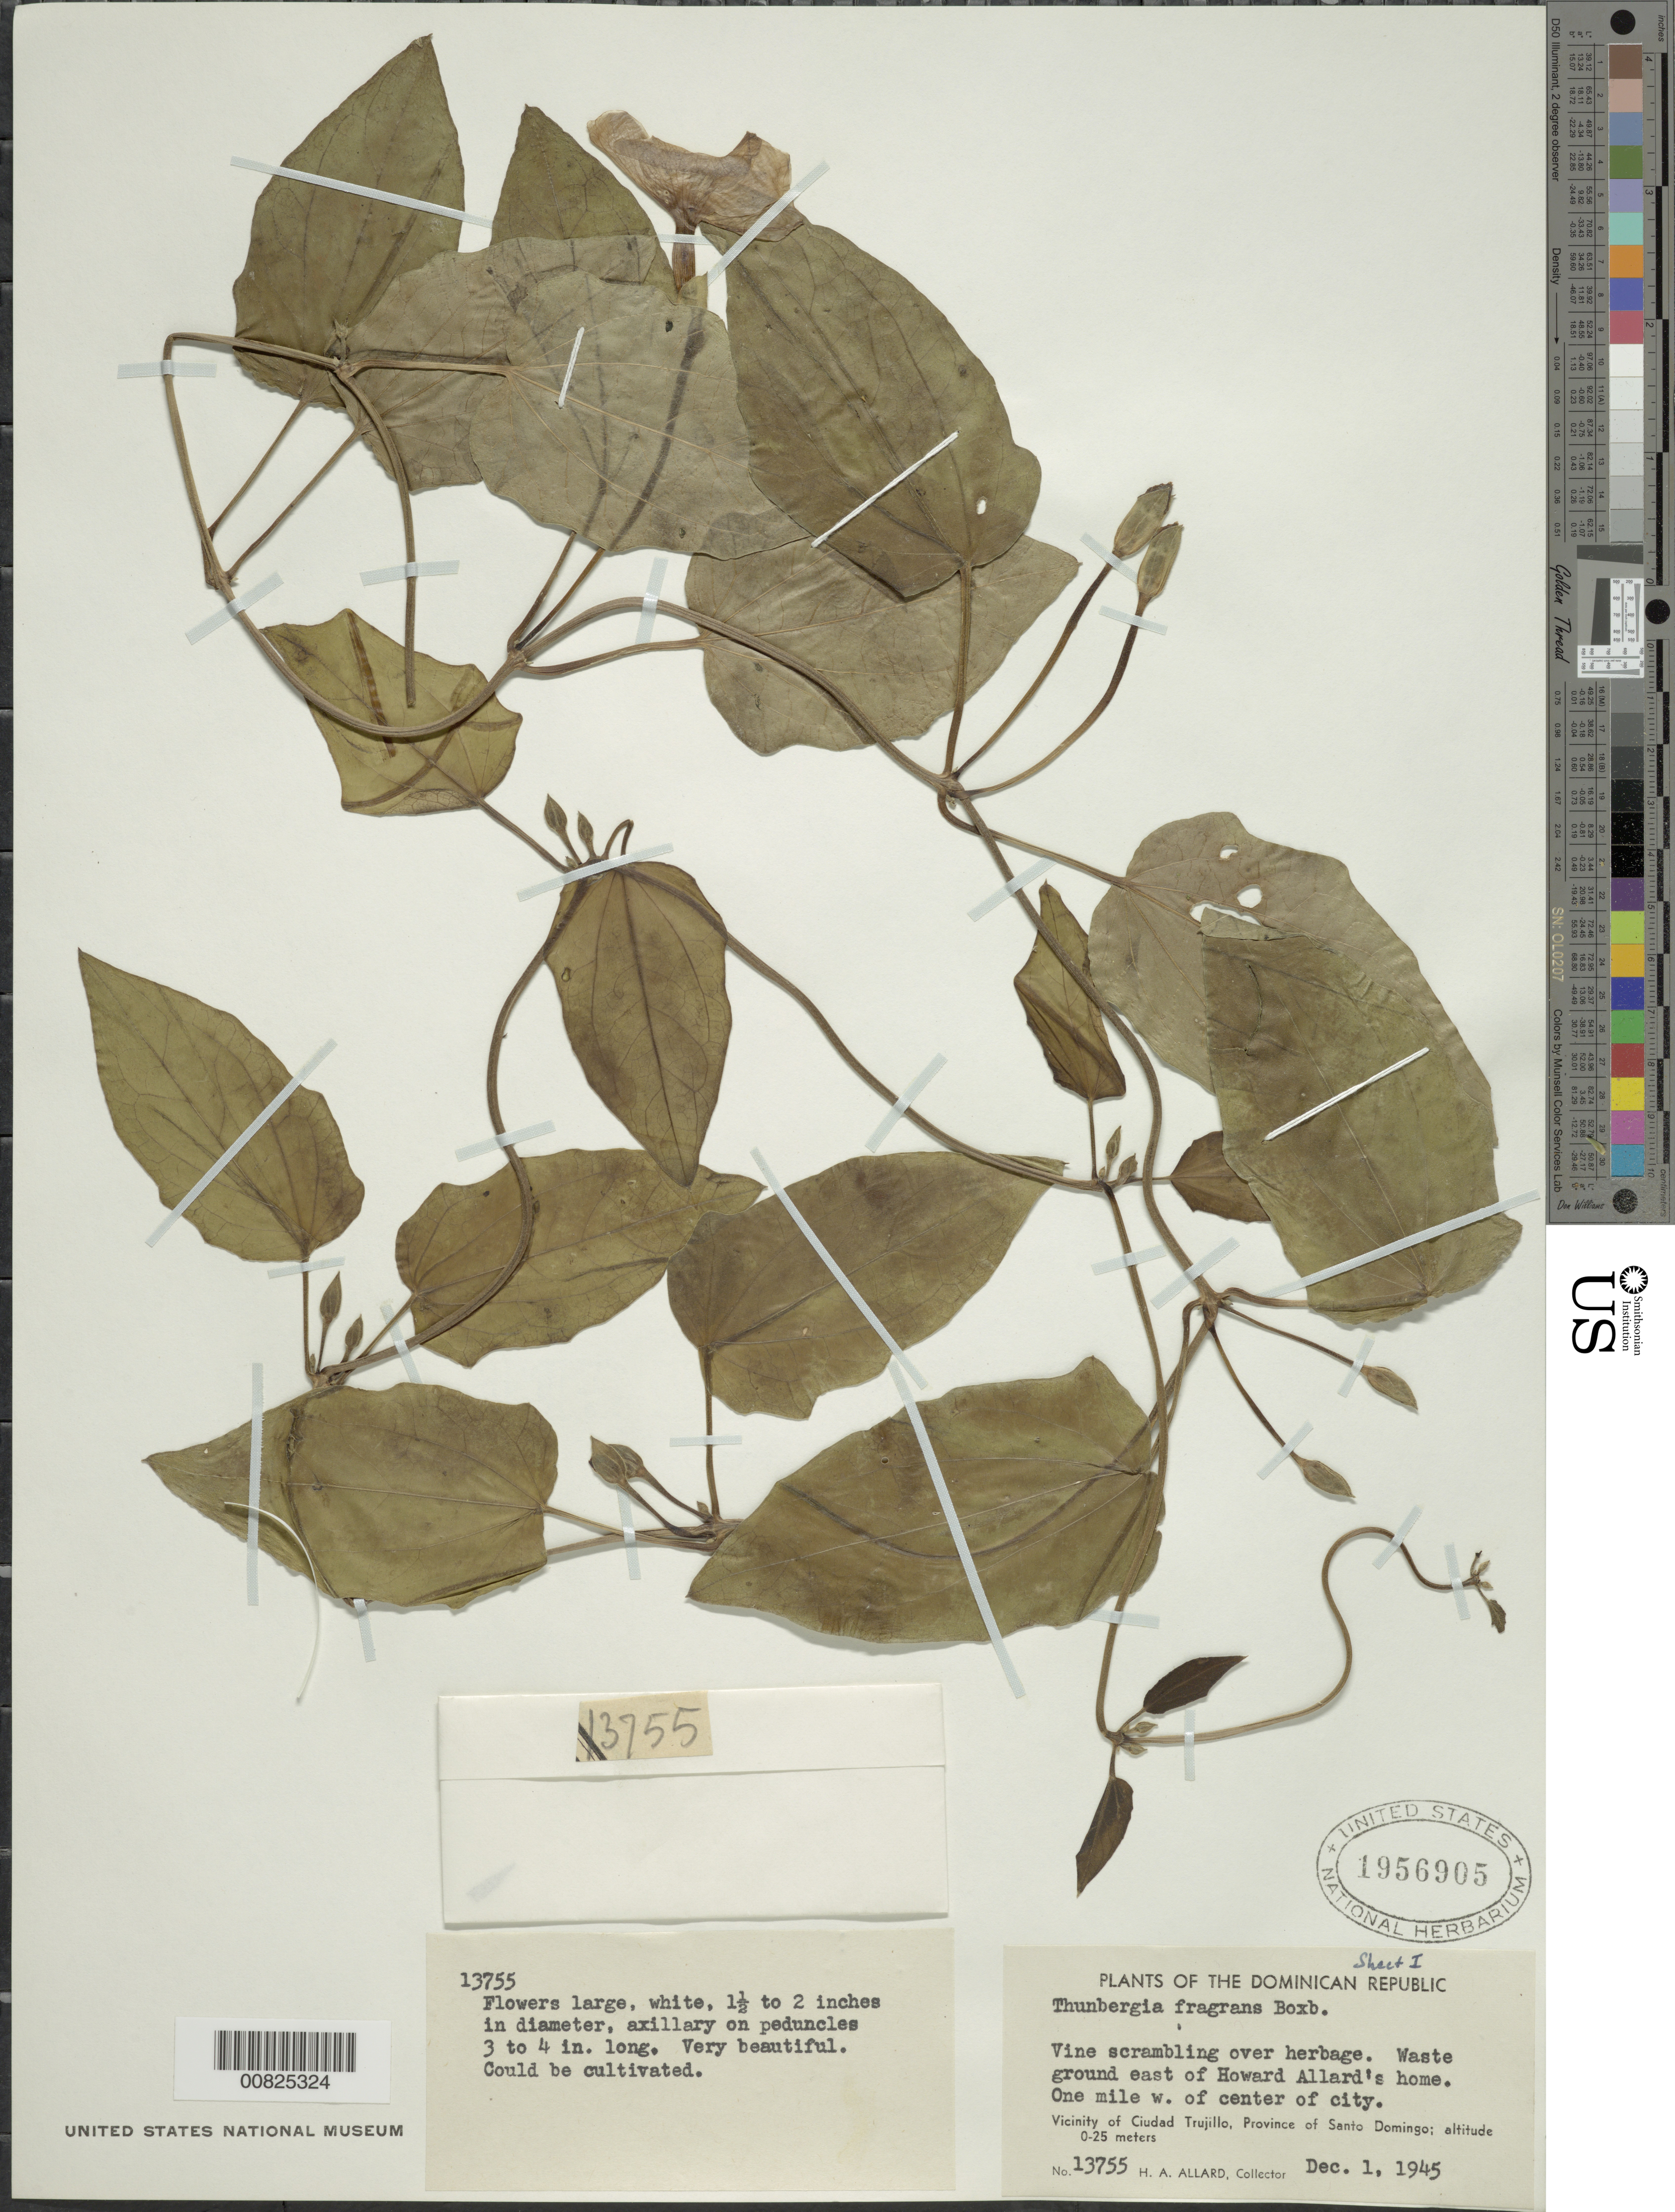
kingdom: Plantae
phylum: Tracheophyta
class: Magnoliopsida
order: Lamiales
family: Acanthaceae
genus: Thunbergia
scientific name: Thunbergia fragrans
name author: Roxb.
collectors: H. A. Allard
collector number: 13755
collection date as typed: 01 Dec 1945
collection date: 1945-12-01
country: Dominican Republic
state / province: Distrito Nacional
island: Hispaniola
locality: Vicinity of Santo Domingo City, E of Howard Allard's home, 1 mile W of center of city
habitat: Waste ground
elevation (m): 0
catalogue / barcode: US 956905